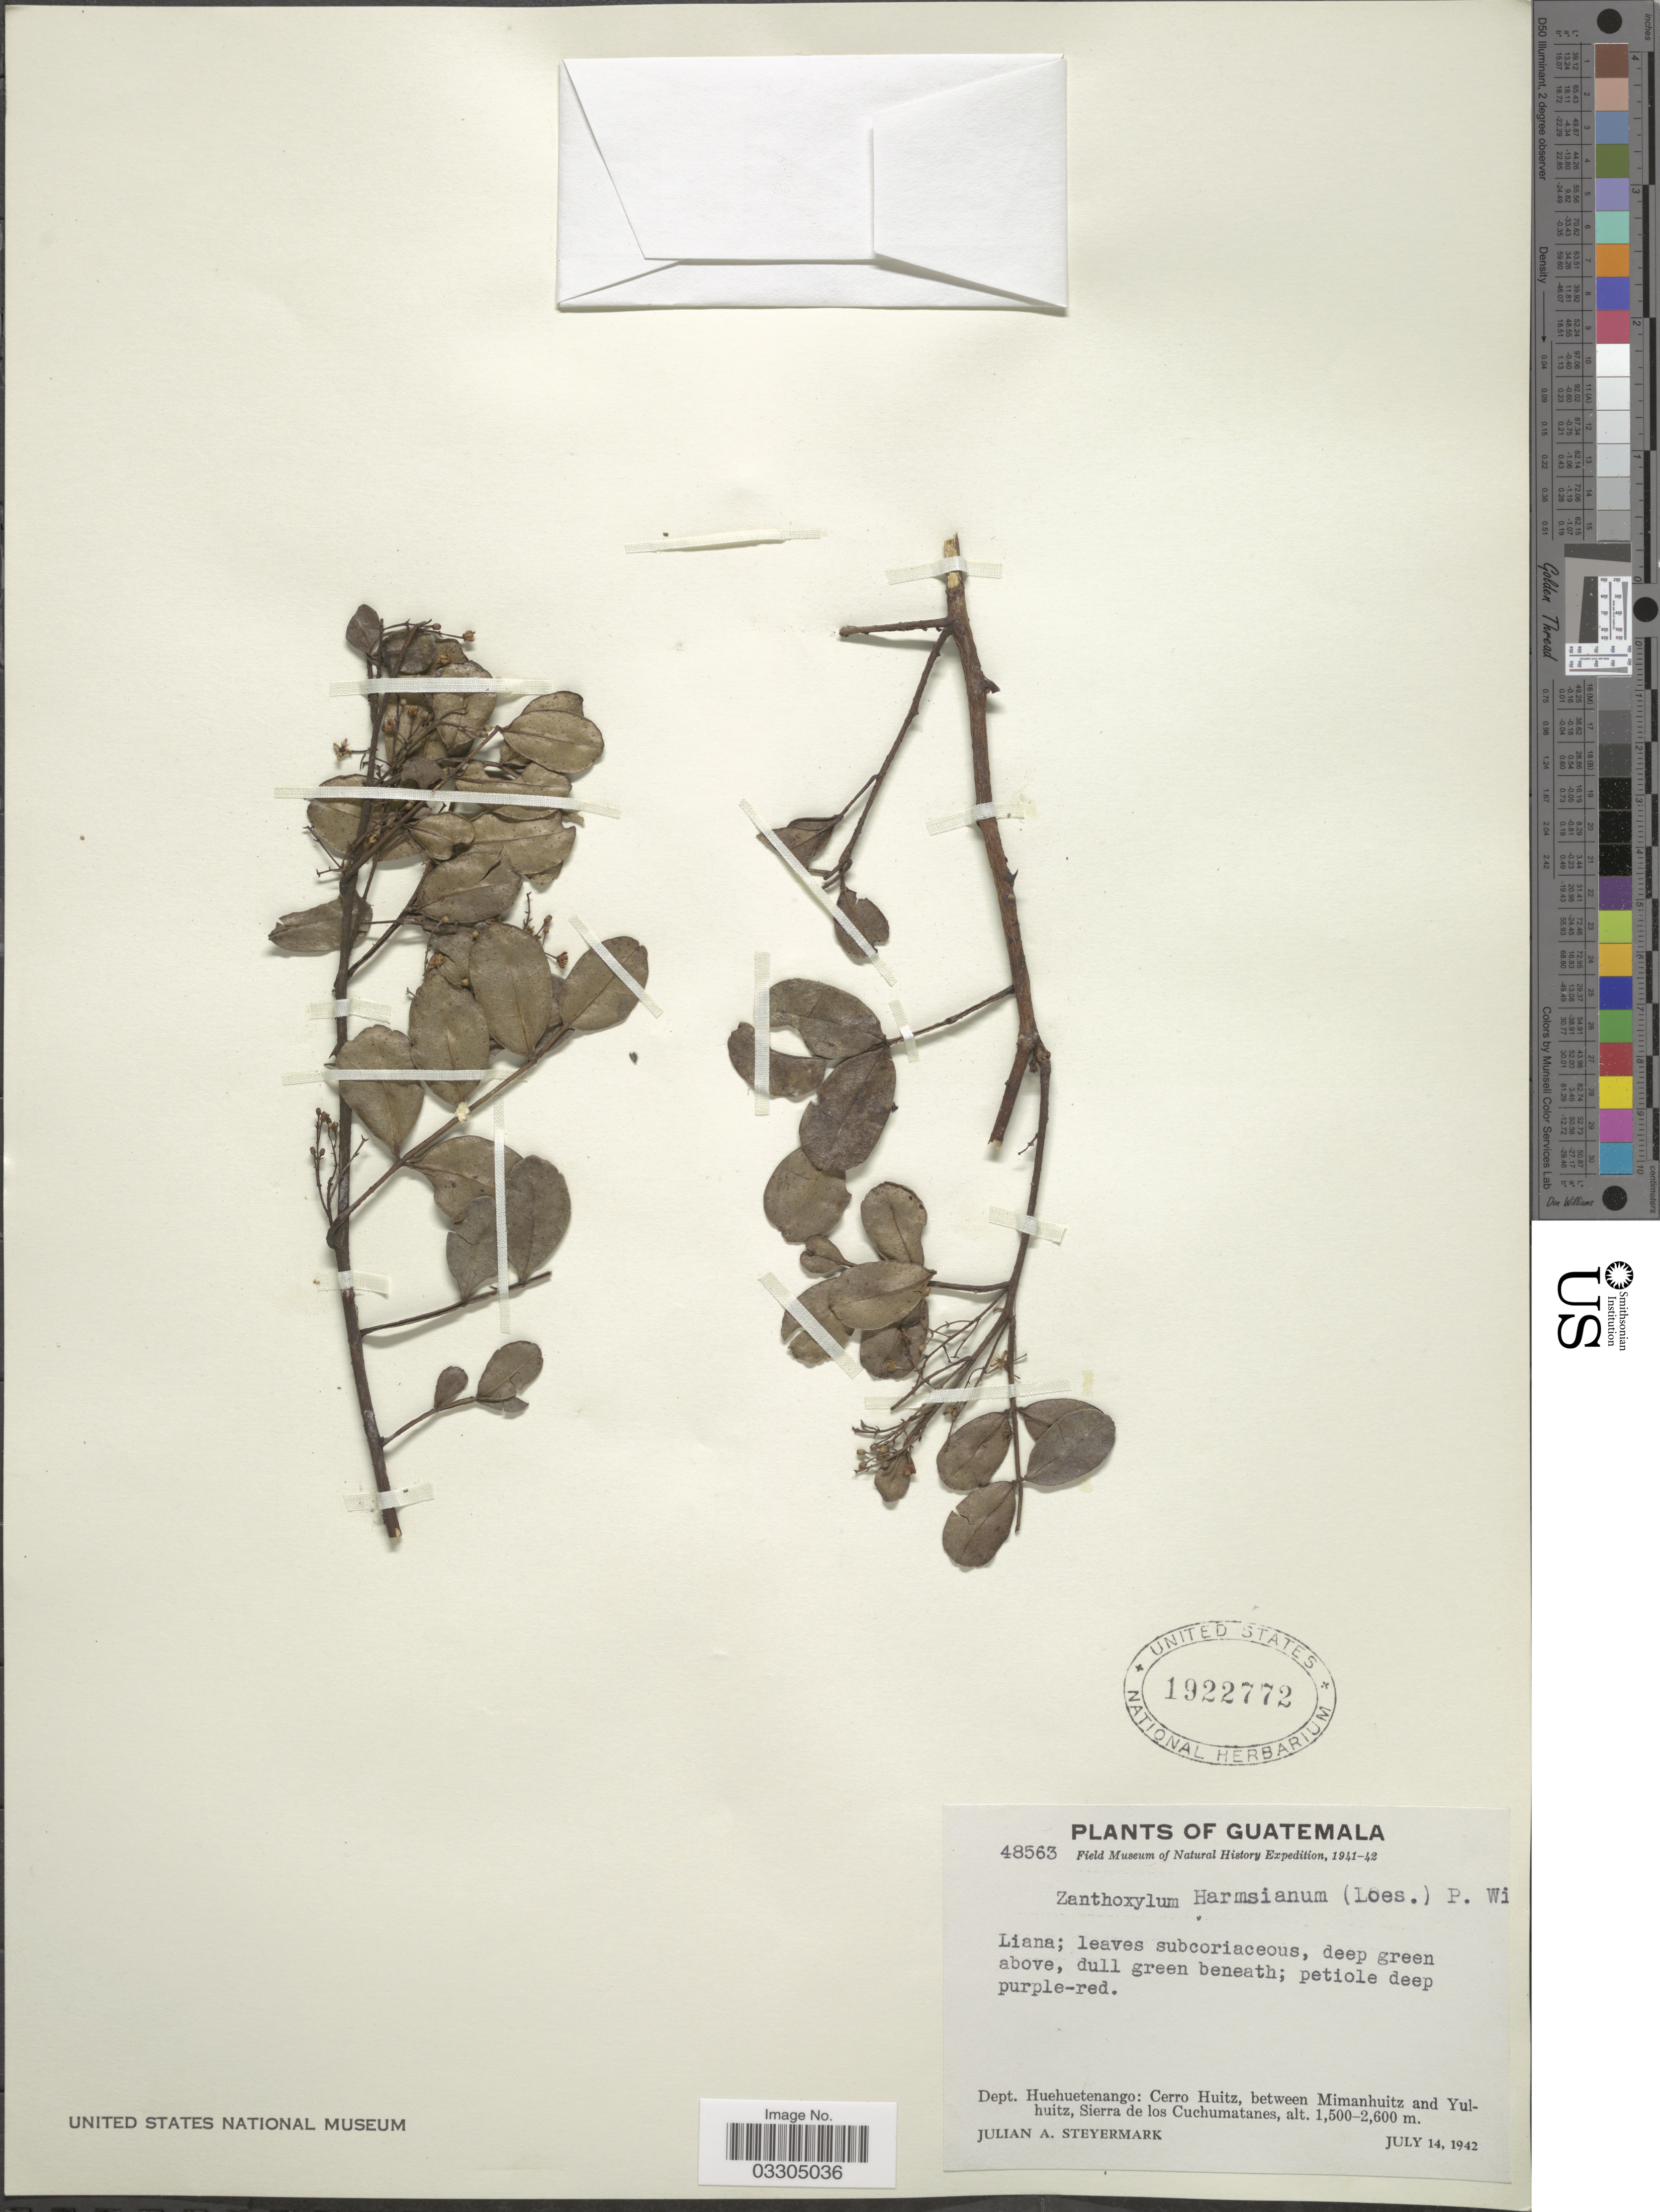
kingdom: Plantae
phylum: Tracheophyta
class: Magnoliopsida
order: Sapindales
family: Rutaceae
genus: Zanthoxylum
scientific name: Zanthoxylum harmsianum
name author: (Loes.) P. Wilson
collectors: J. Steyermark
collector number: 48563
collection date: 1942-07-14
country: Guatemala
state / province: Huehuetenango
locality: Dept. Huehuetenango: Cerro Huitz, between Mimanhuitz and Yulhuitz, Sierra de los Cuchumatanes.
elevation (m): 1500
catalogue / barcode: US 1922772